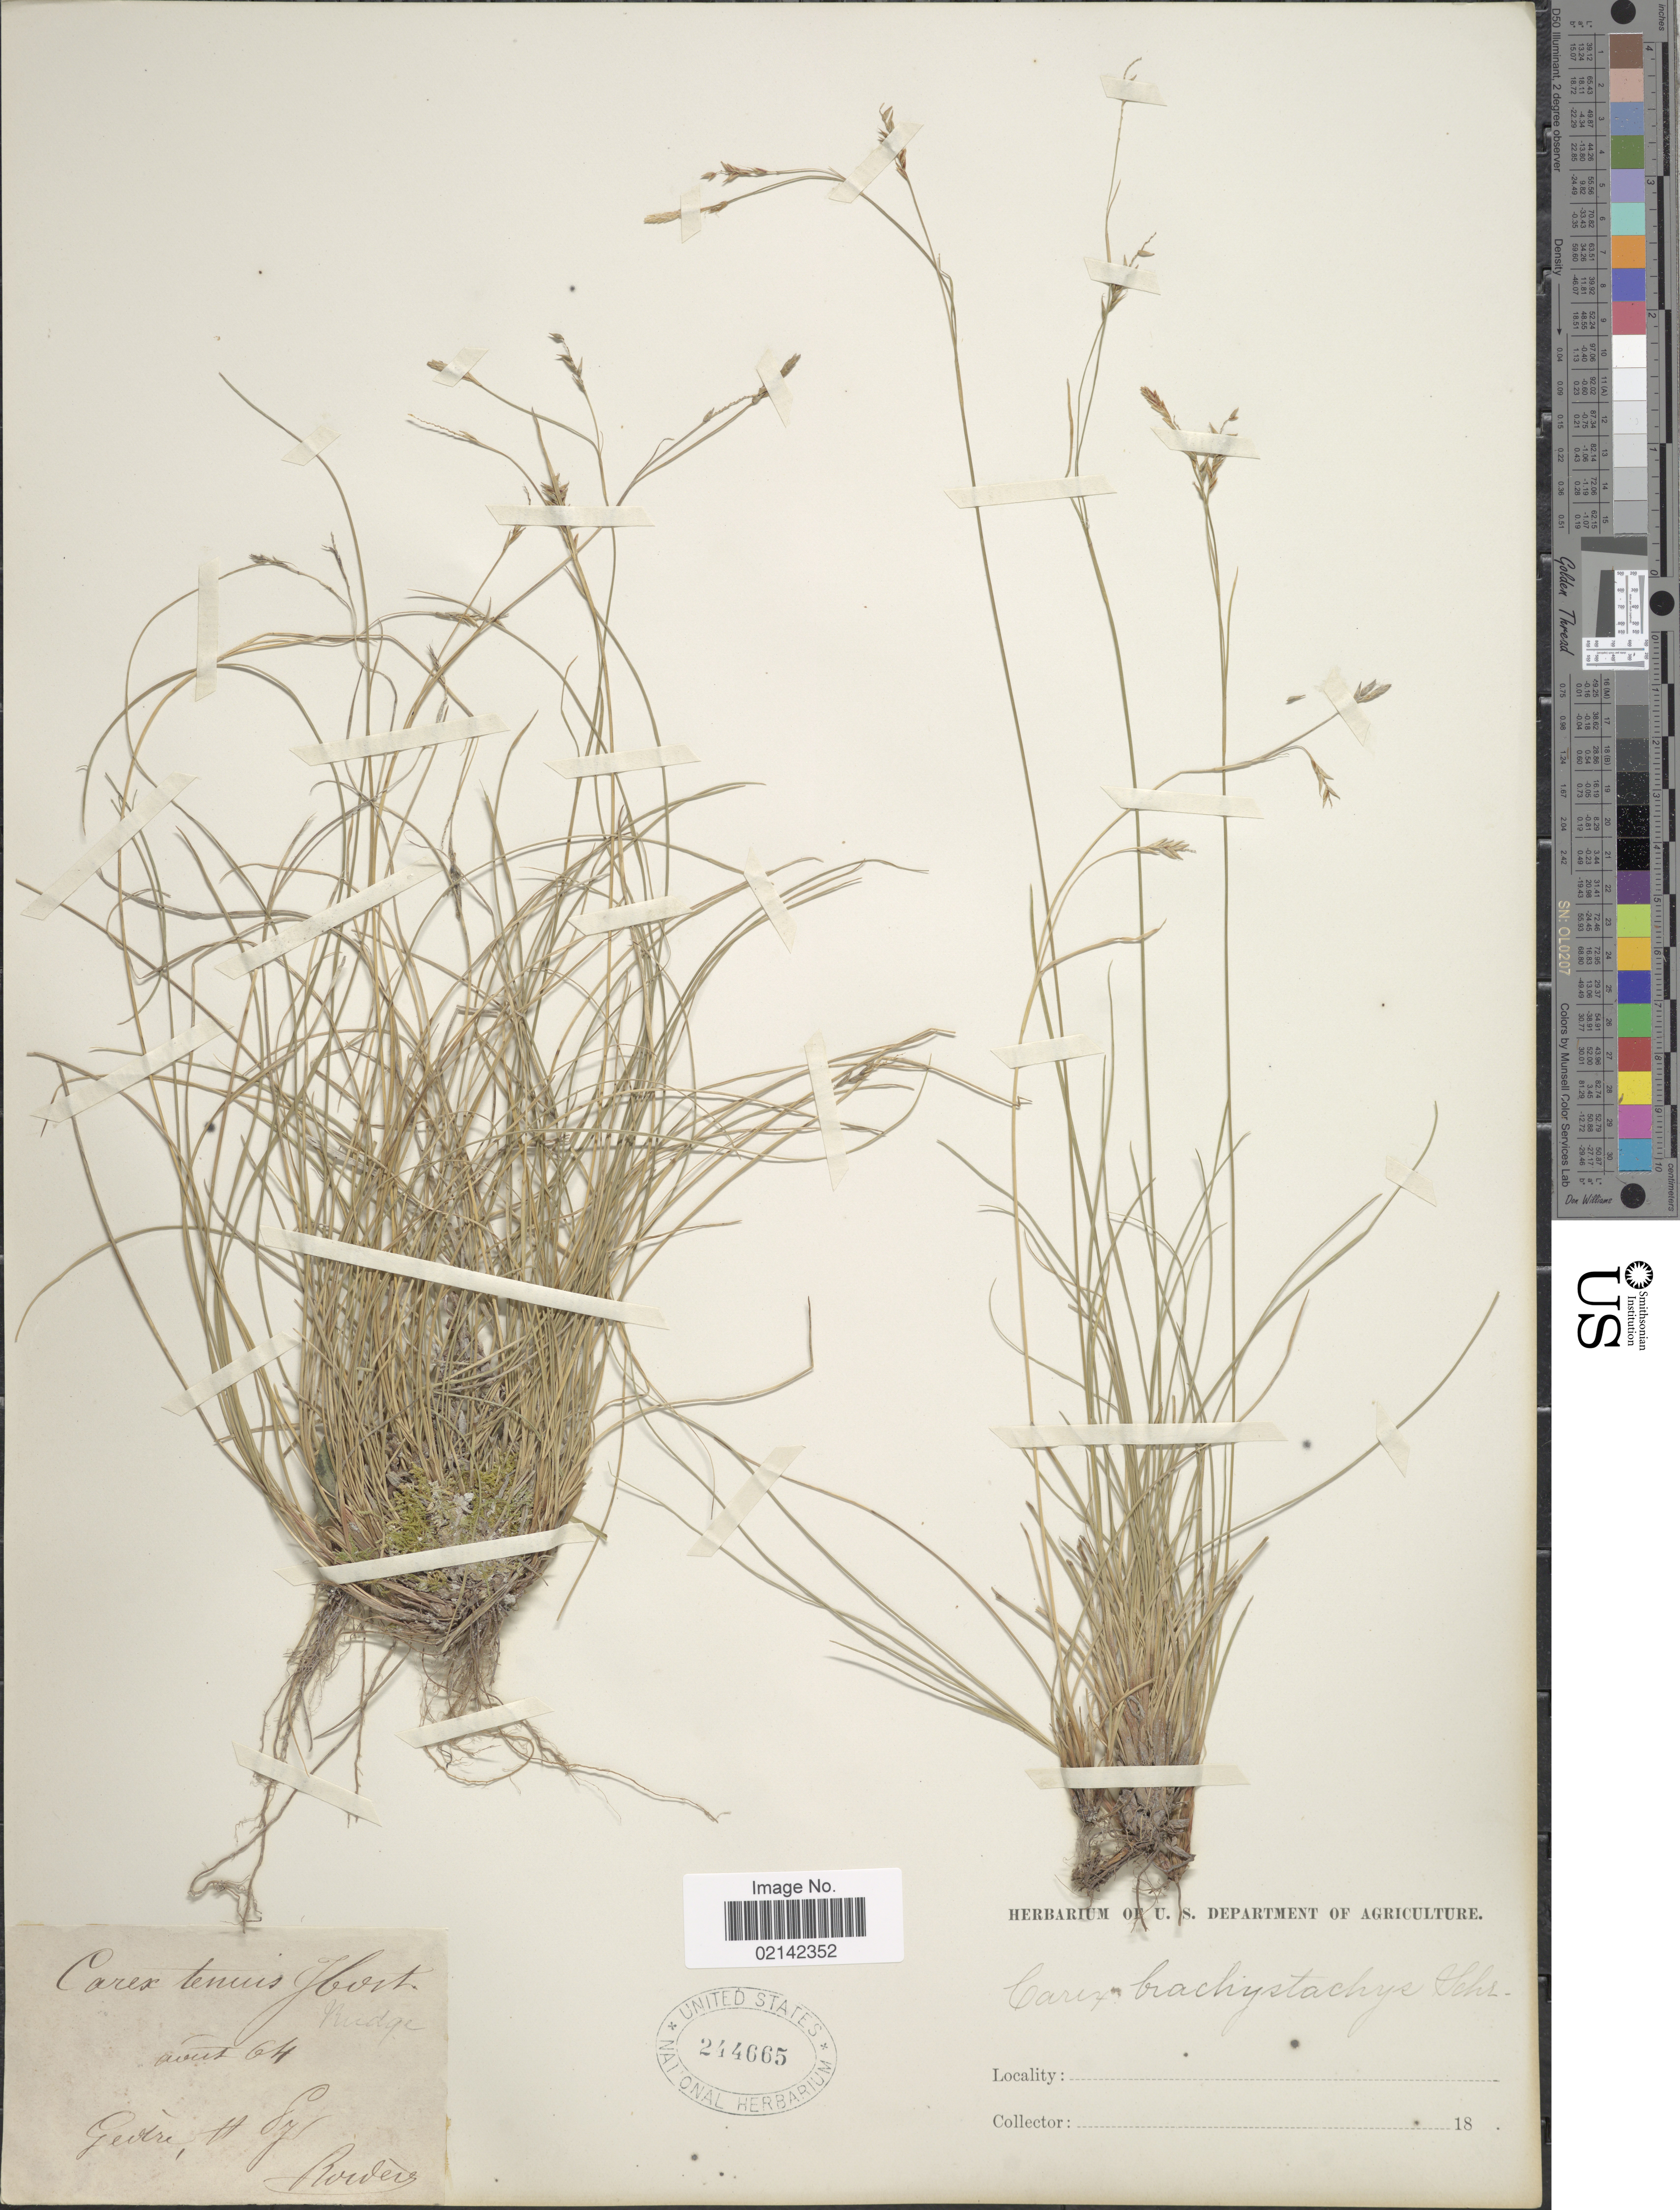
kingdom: Plantae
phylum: Tracheophyta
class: Liliopsida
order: Poales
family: Cyperaceae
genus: Carex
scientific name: Carex brachystachys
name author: Schrank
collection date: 1864-08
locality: Gevere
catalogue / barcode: US 244665